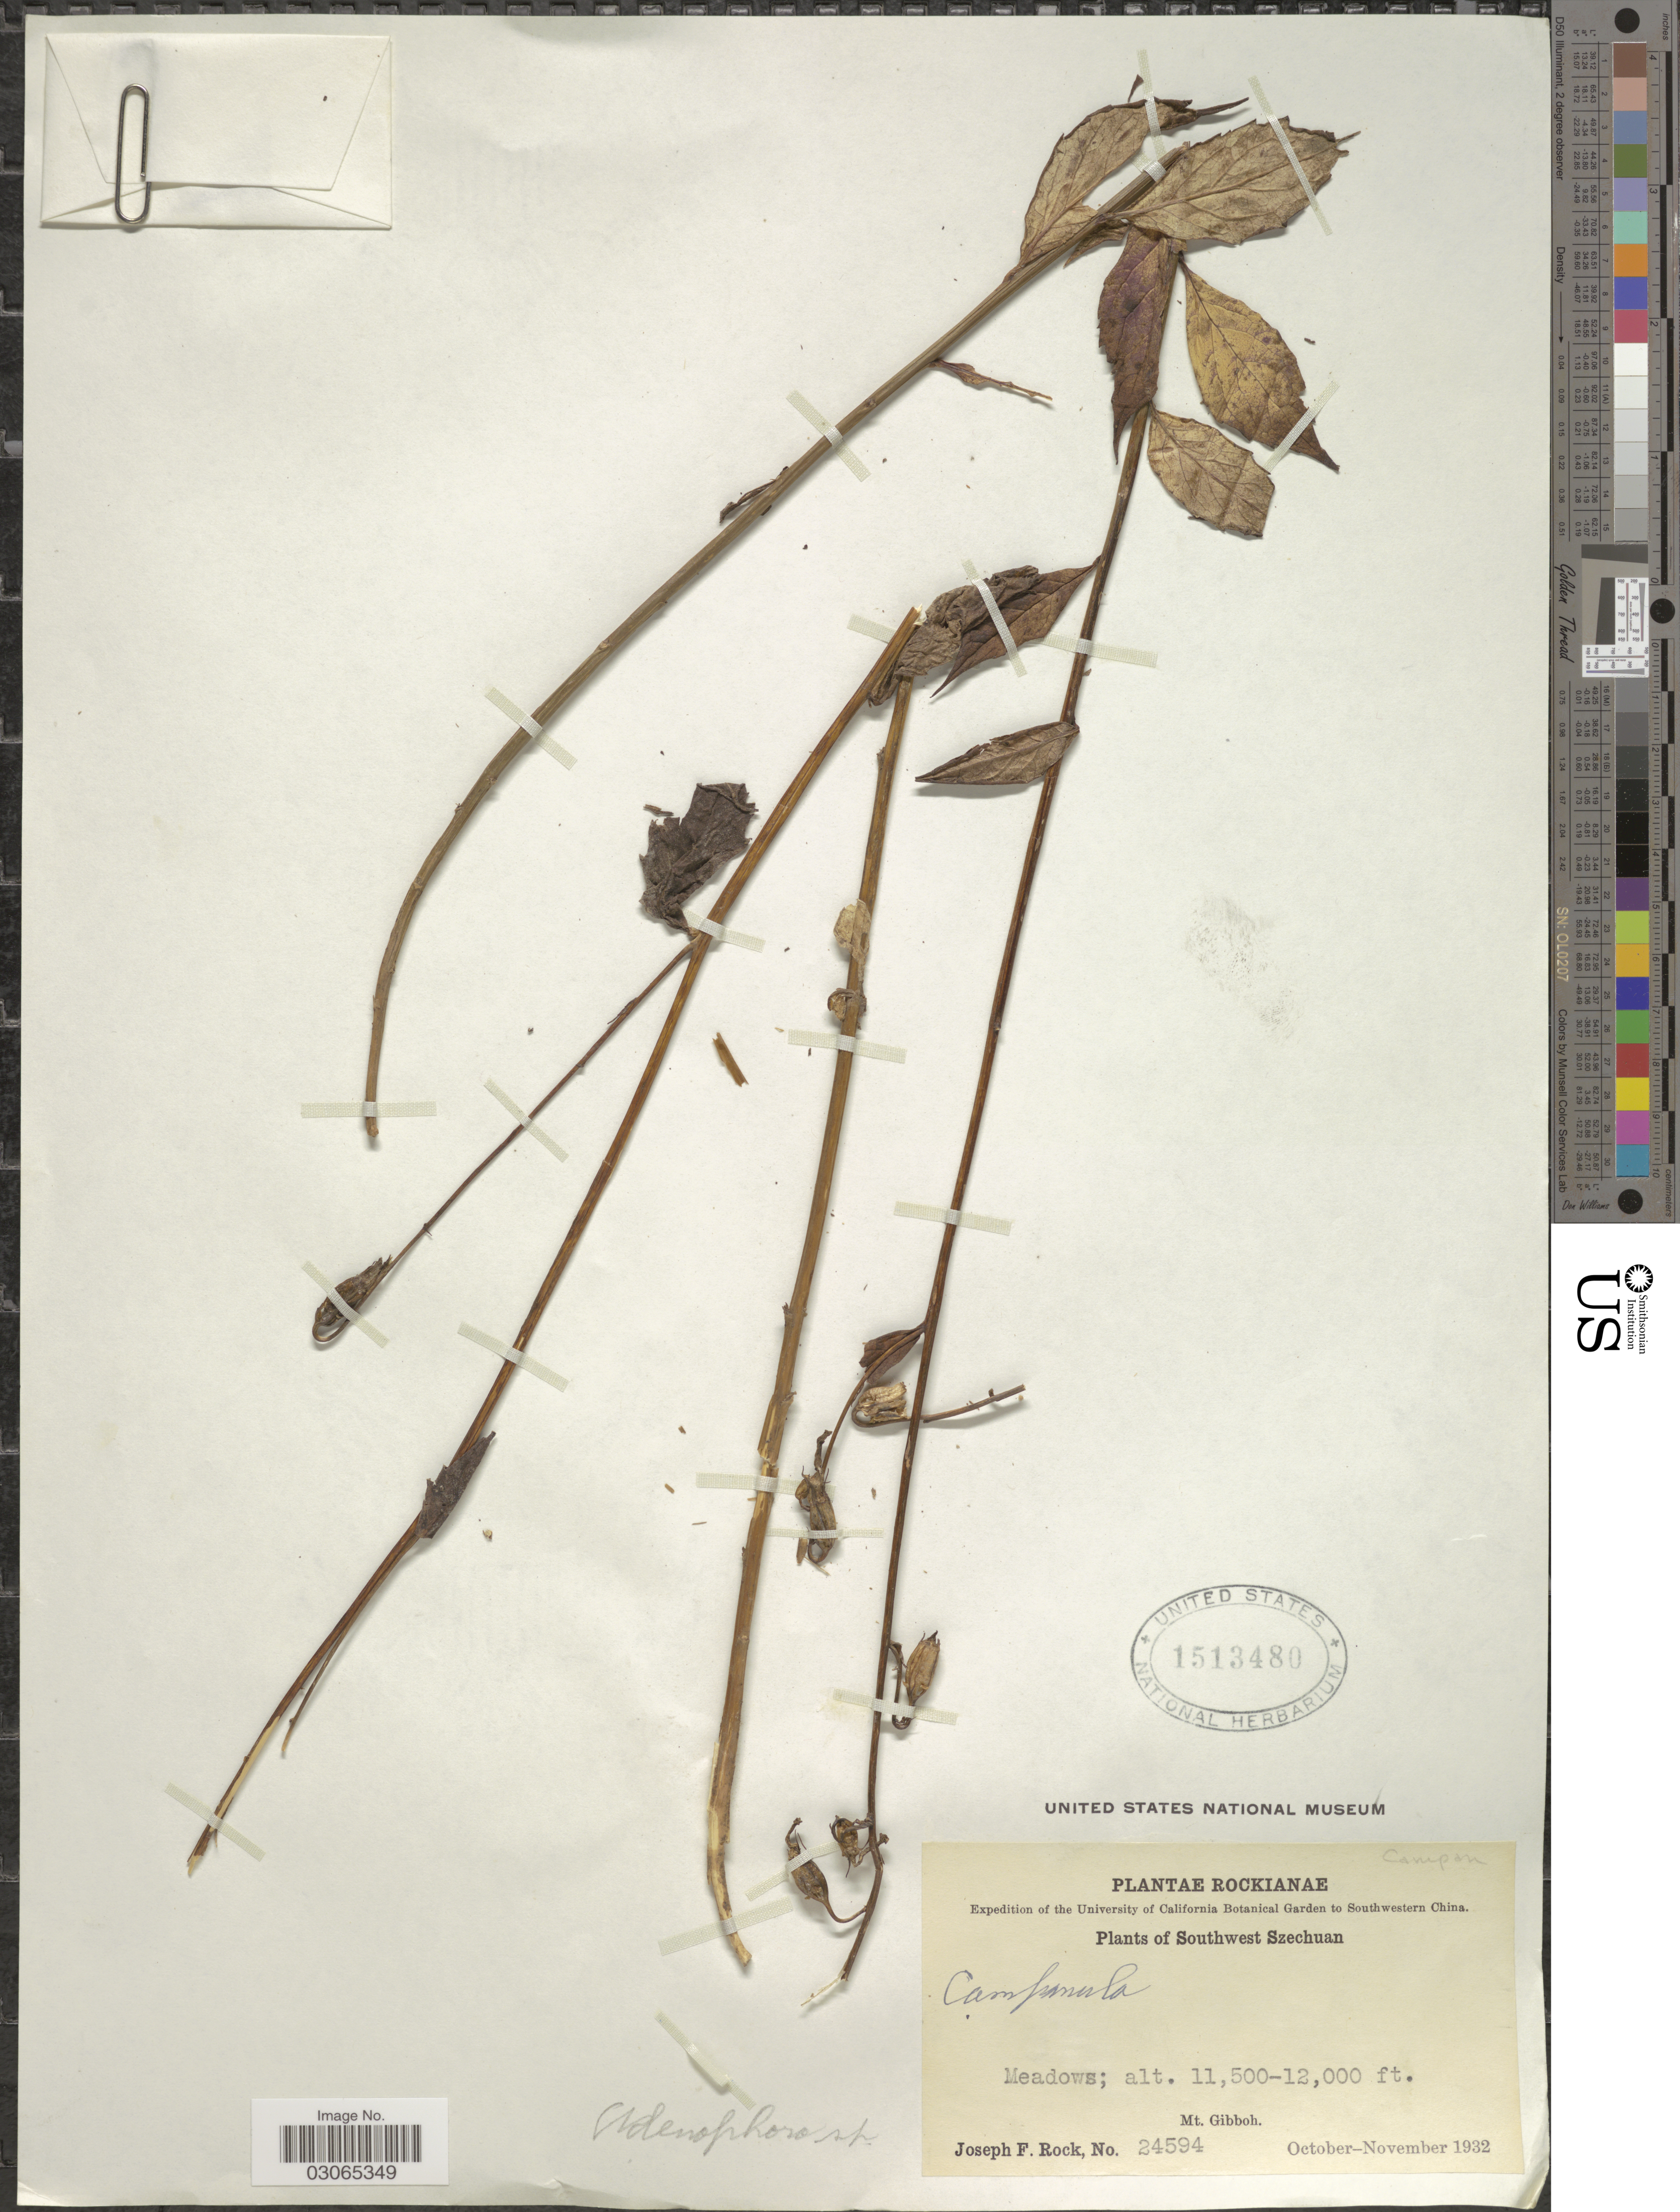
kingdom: Plantae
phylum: Tracheophyta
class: Magnoliopsida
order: Asterales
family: Campanulaceae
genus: Adenophora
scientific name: Adenophora sp.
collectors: J. F. Rock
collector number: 24594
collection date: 1932-10/1932-11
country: China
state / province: Sichuan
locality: Southwest Szechuan. Mt. Gibboh.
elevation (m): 3505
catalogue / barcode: US 1513480